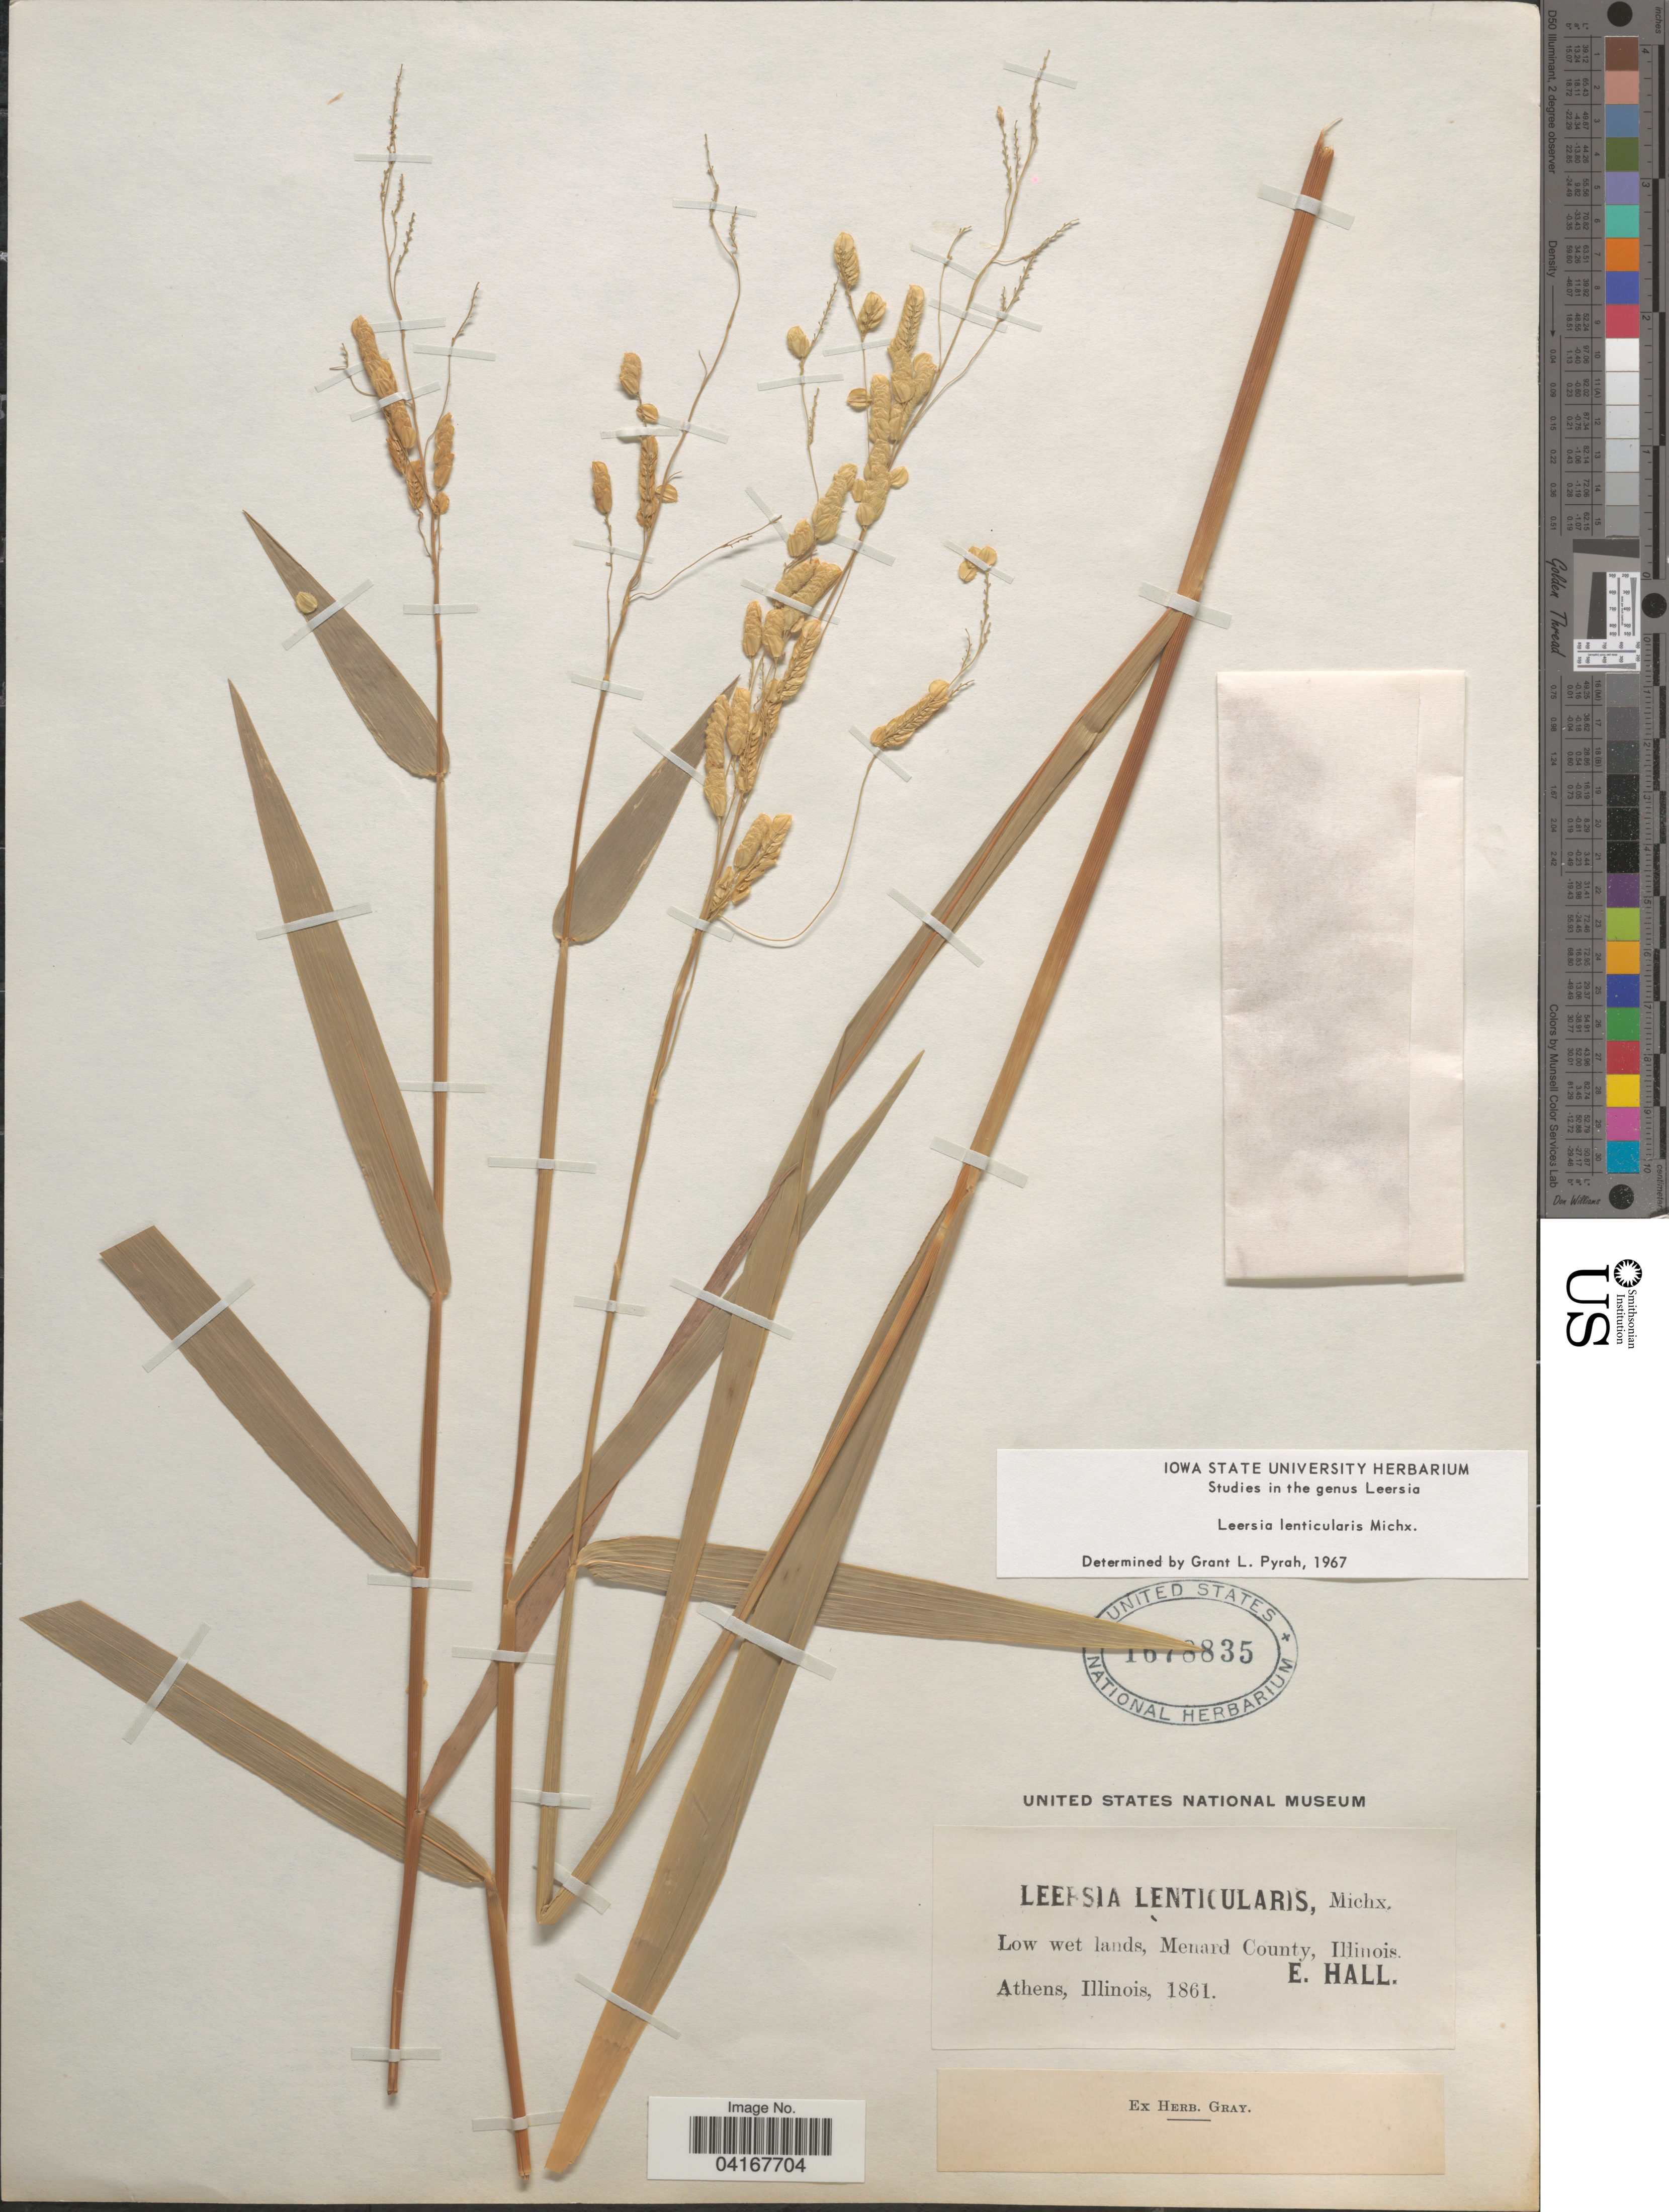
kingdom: Plantae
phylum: Tracheophyta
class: Liliopsida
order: Poales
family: Poaceae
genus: Leersia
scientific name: Leersia lenticularis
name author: Michx.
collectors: E. Hall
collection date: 1861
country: United States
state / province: Illinois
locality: Low wet lands, Menard County.